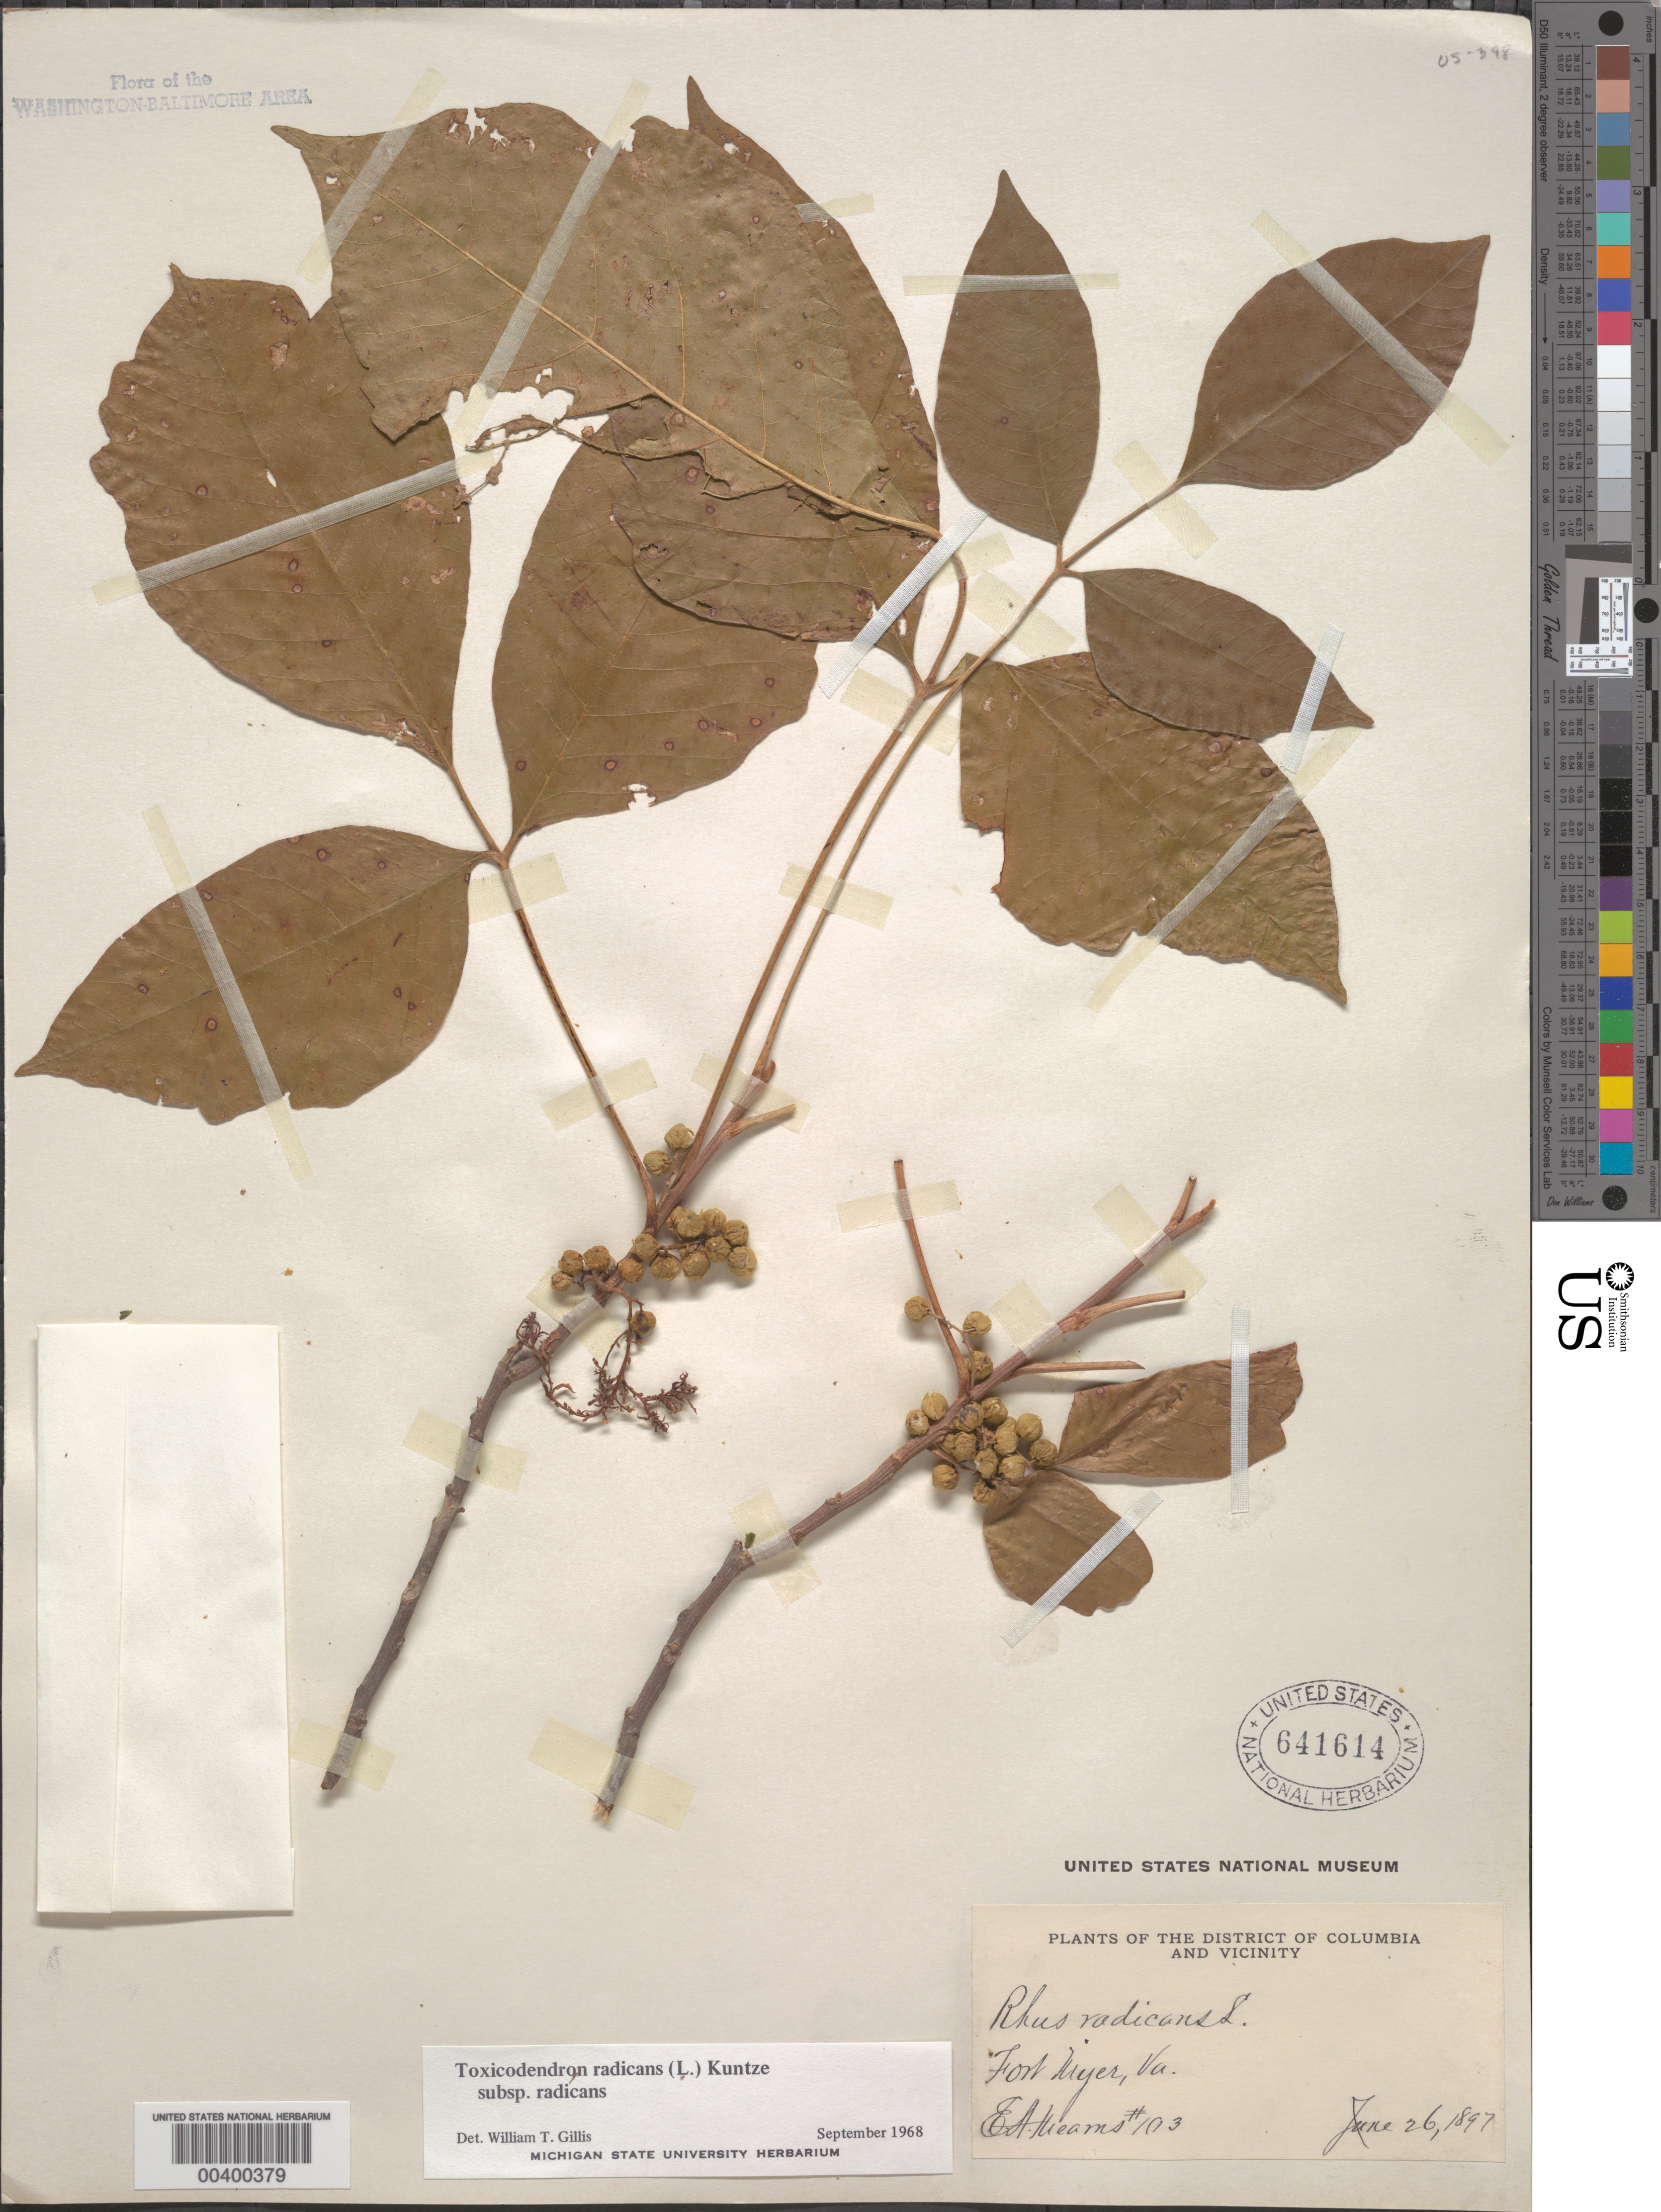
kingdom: Plantae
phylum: Tracheophyta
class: Magnoliopsida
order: Sapindales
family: Anacardiaceae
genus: Toxicodendron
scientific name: Toxicodendron radicans subsp. radicans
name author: (L.) Kuntze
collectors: E. A. Mearns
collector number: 103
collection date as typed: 26 Jun 1897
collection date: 1897-06-26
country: United States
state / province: Virginia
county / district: Arlington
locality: Fort Myers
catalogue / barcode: US 641614